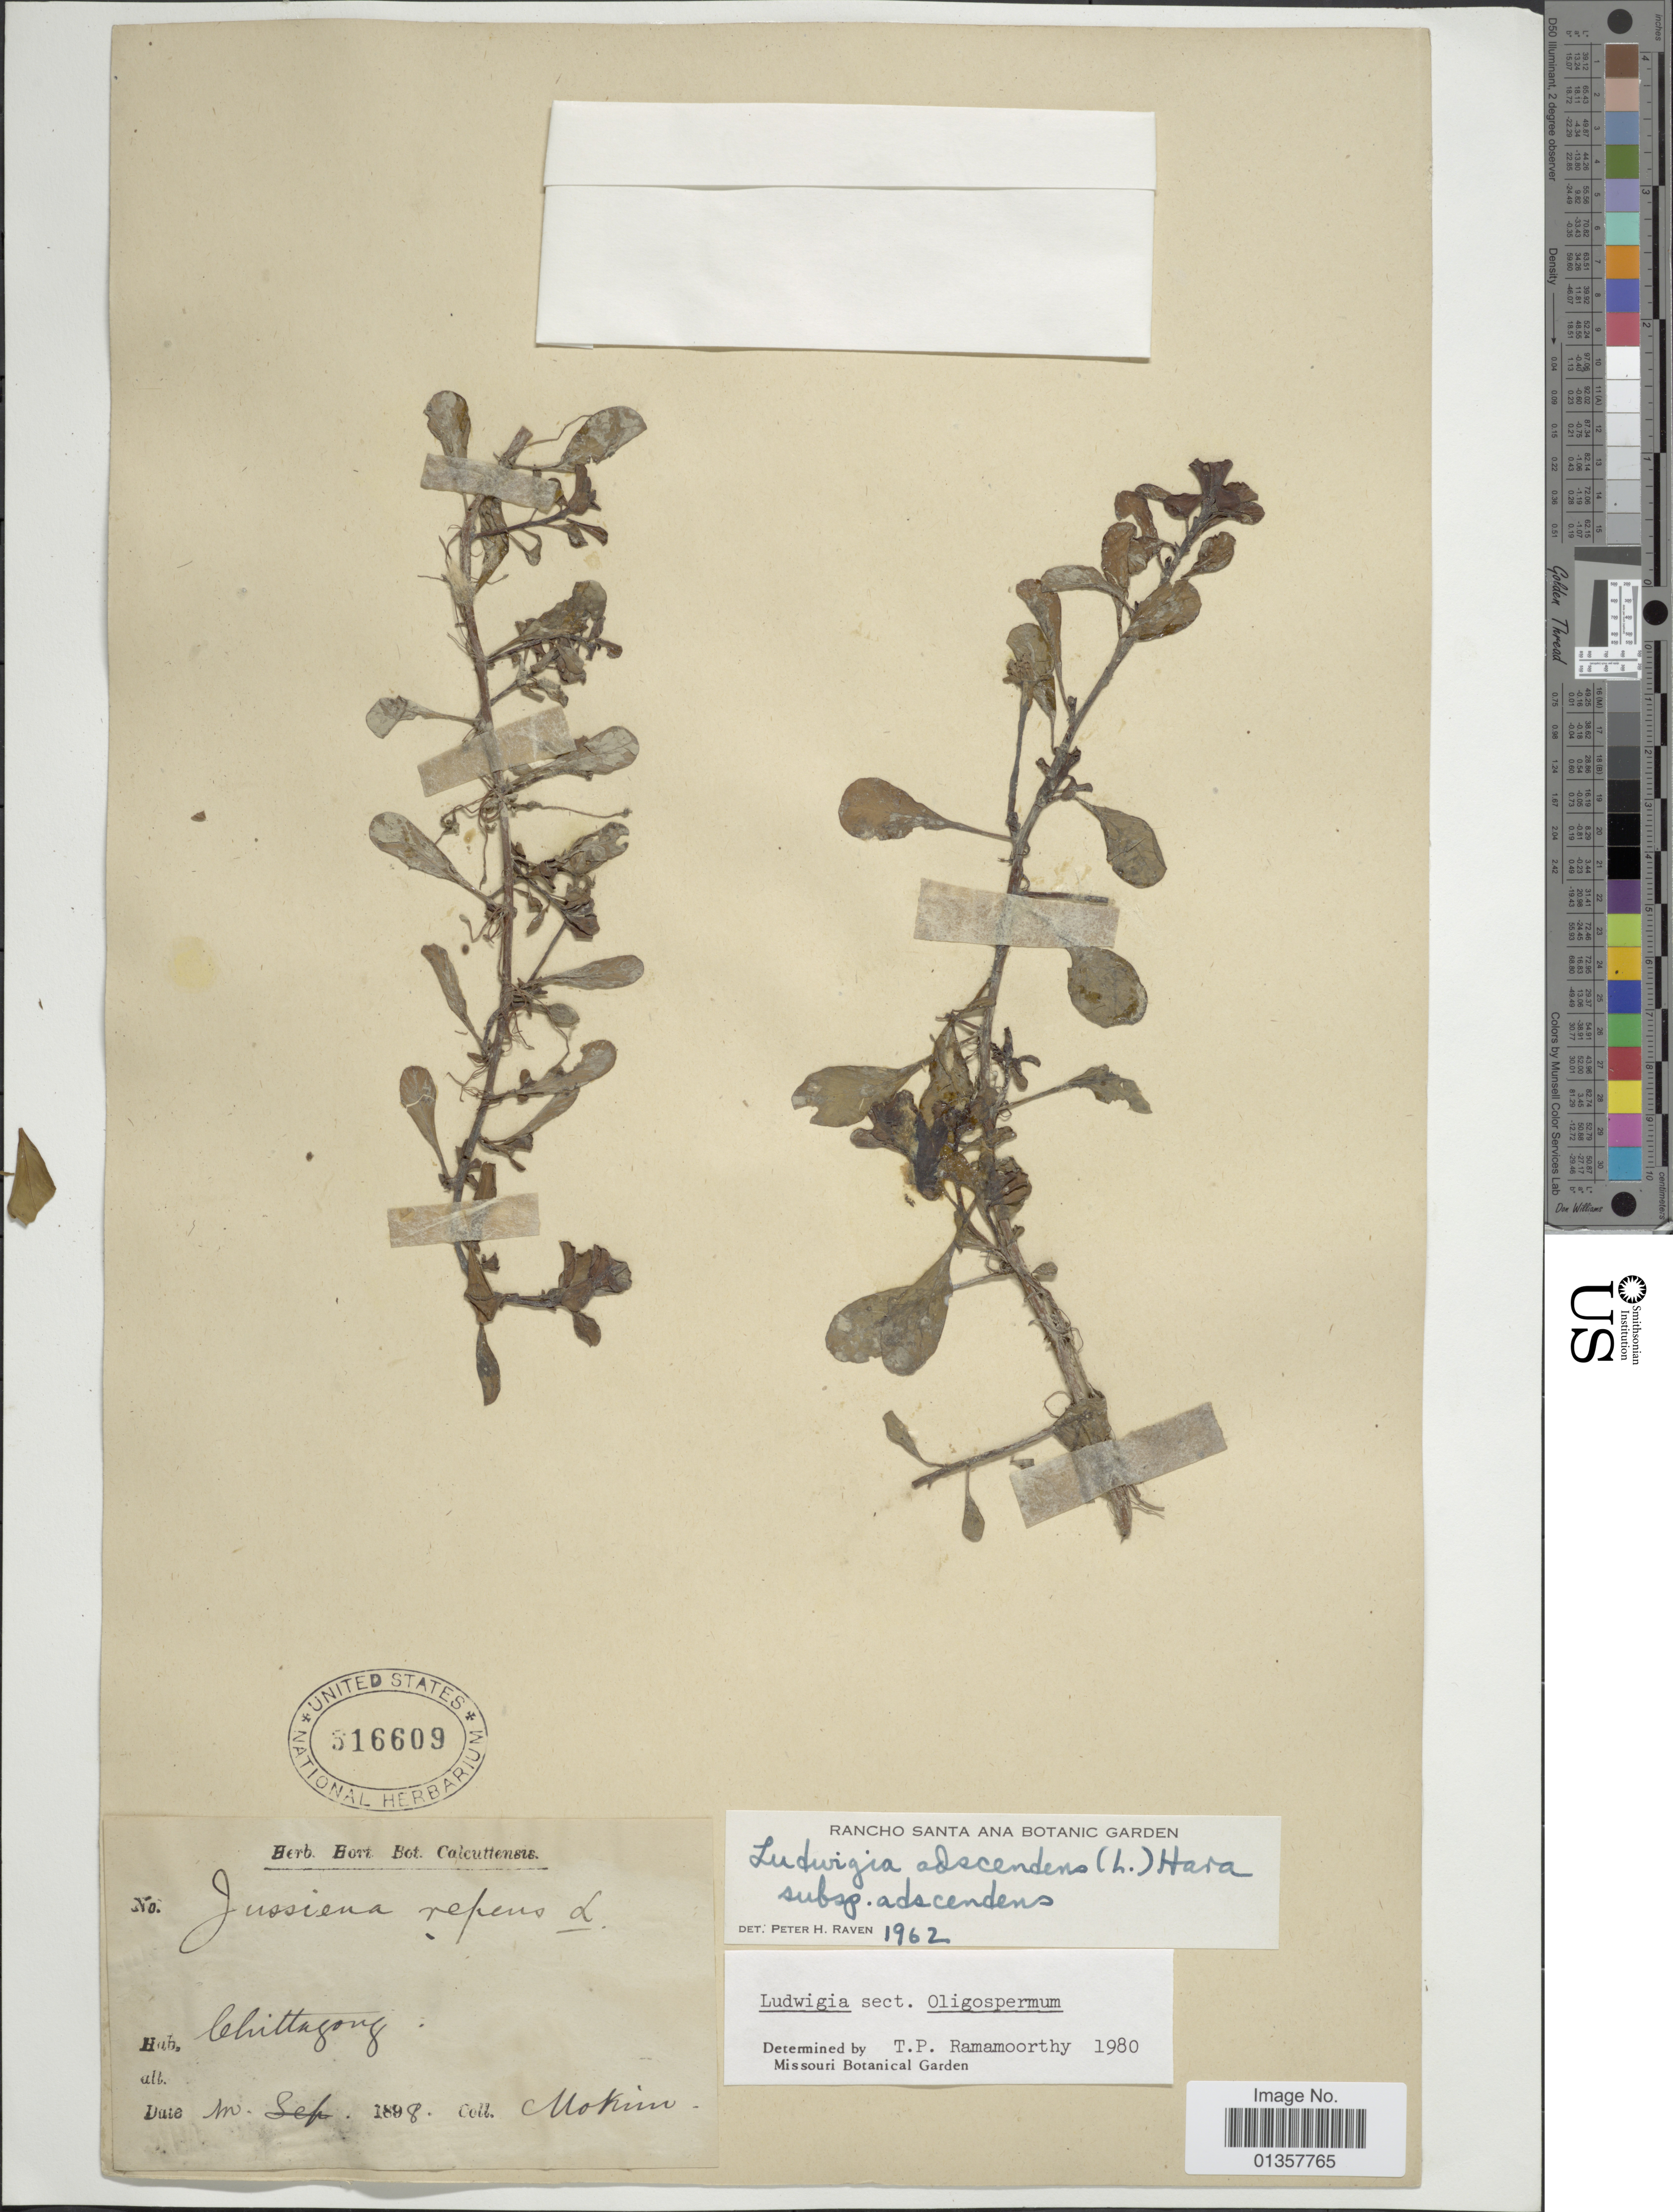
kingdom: Plantae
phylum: Tracheophyta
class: Magnoliopsida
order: Myrtales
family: Onagraceae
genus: Ludwigia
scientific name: Ludwigia adscendens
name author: (L.) H. Hara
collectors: -. Mokim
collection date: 1898-09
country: Bangladesh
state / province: Chittagong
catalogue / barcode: US 316609